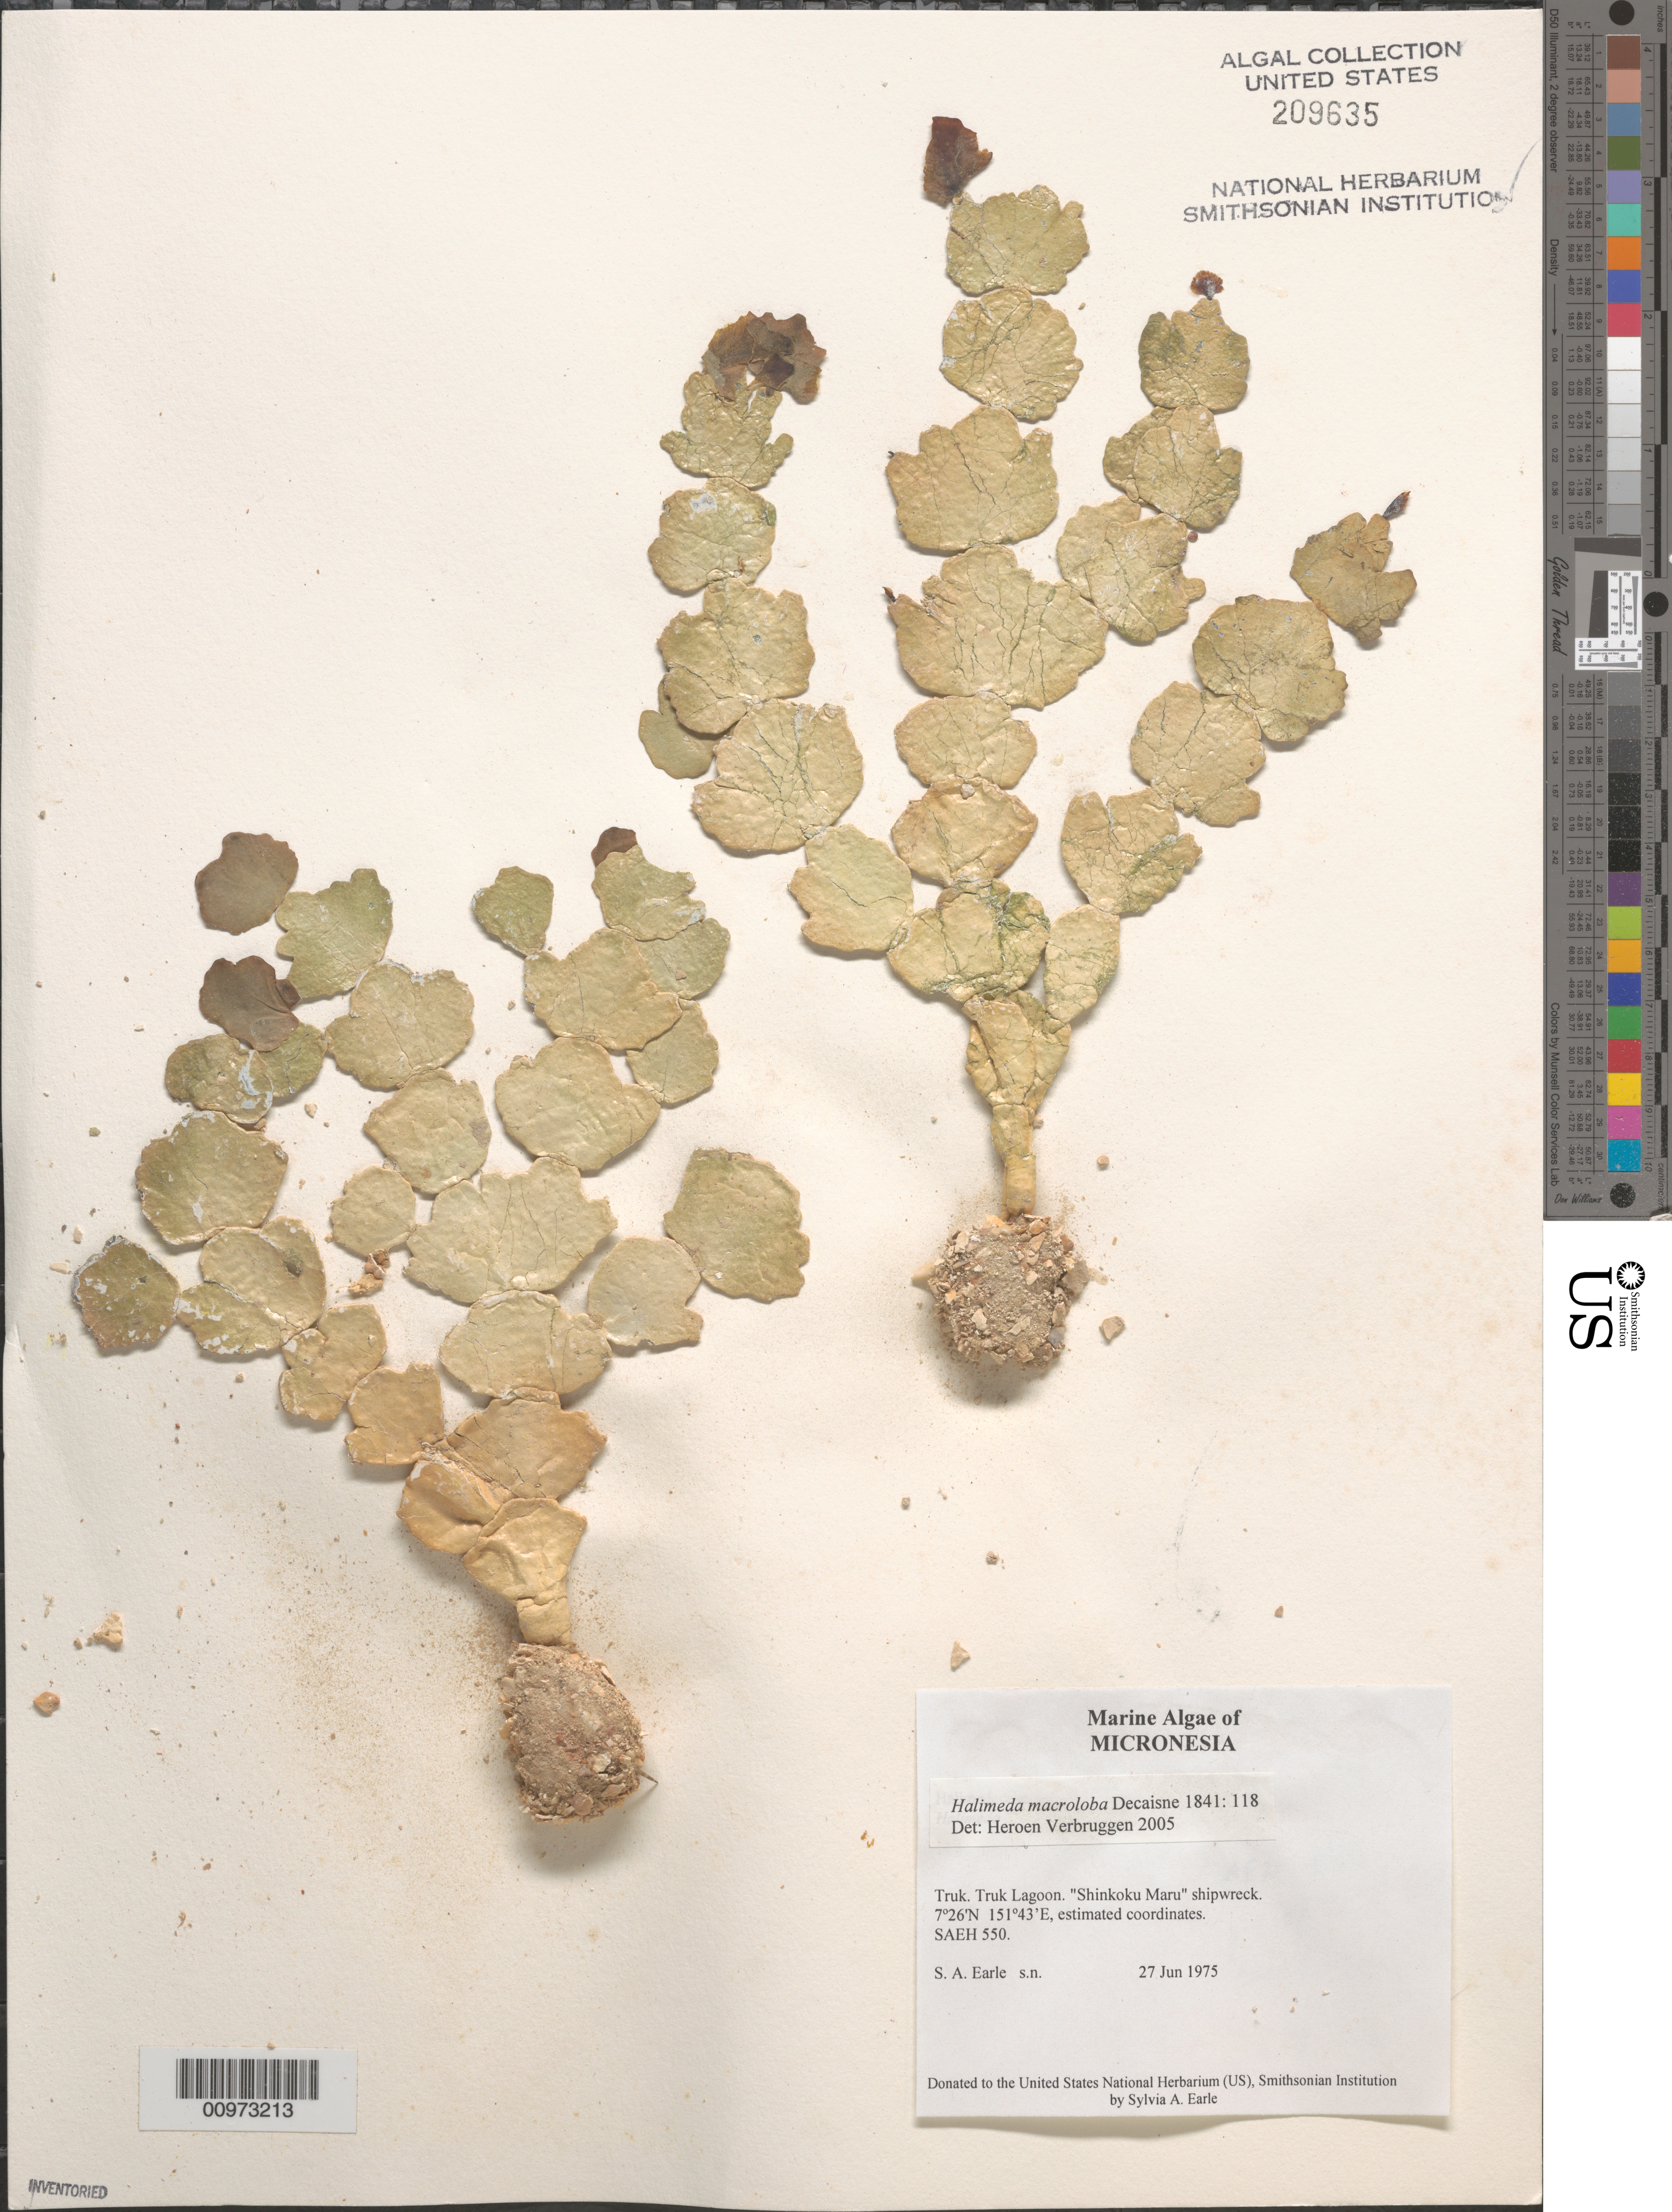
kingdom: Plantae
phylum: Chlorophyta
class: Ulvophyceae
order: Bryopsidales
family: Halimedaceae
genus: Halimeda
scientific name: Halimeda macroloba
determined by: Verbruggen, H.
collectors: S. A. Earle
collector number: SAEH 550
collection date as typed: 27 Jun 1975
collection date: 1975-06-27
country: Micronesia, Federated States of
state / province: Truk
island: Truk (Chuuk) Is.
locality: Chuuk Lagoon (Truk Lagoon), Shinkoku Maru shipwreck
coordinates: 7 26'N, 151 43'E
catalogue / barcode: US 209635